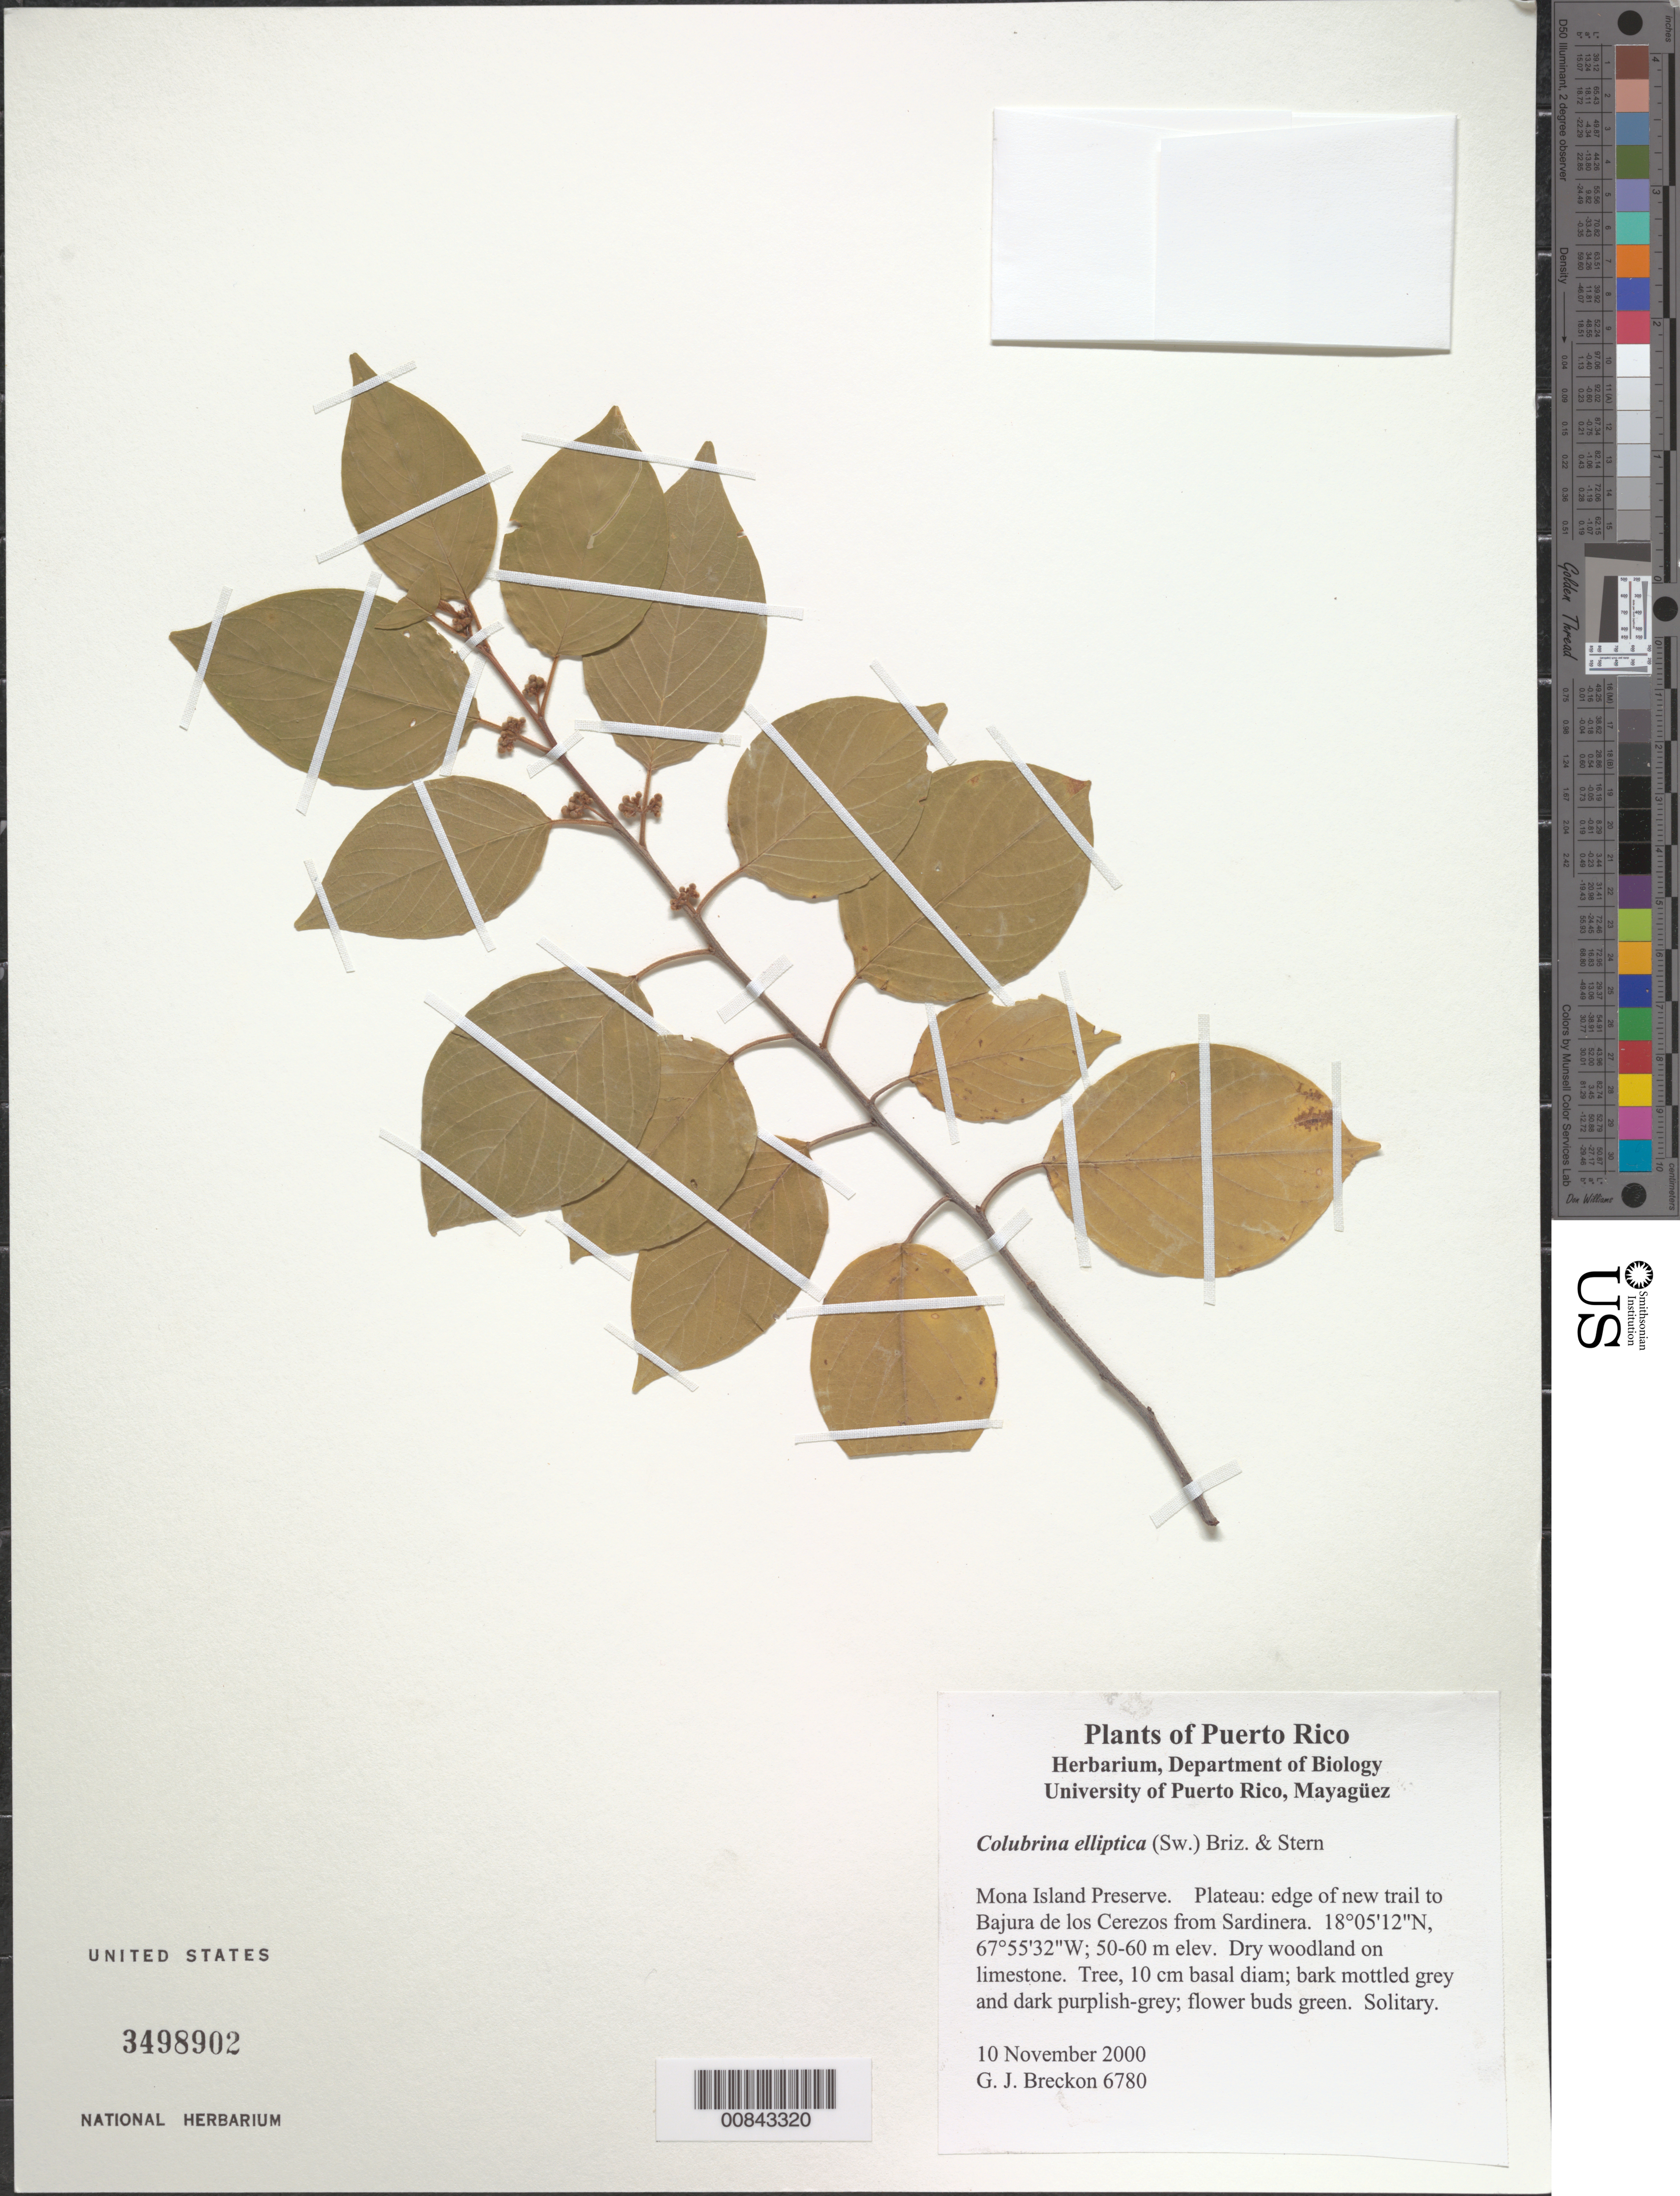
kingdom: Plantae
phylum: Tracheophyta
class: Magnoliopsida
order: Rosales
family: Rhamnaceae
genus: Colubrina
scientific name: Colubrina elliptica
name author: (Sw.) Brizicky & W.L. Stern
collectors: G. Breckon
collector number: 6780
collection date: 2000-11-10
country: Puerto Rico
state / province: Mayaguëz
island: Mona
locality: Mona Island Reserve. Plateau: edge of new trail to Bajura de los Cerezos from Sardinera.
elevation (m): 50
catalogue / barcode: US 3498902